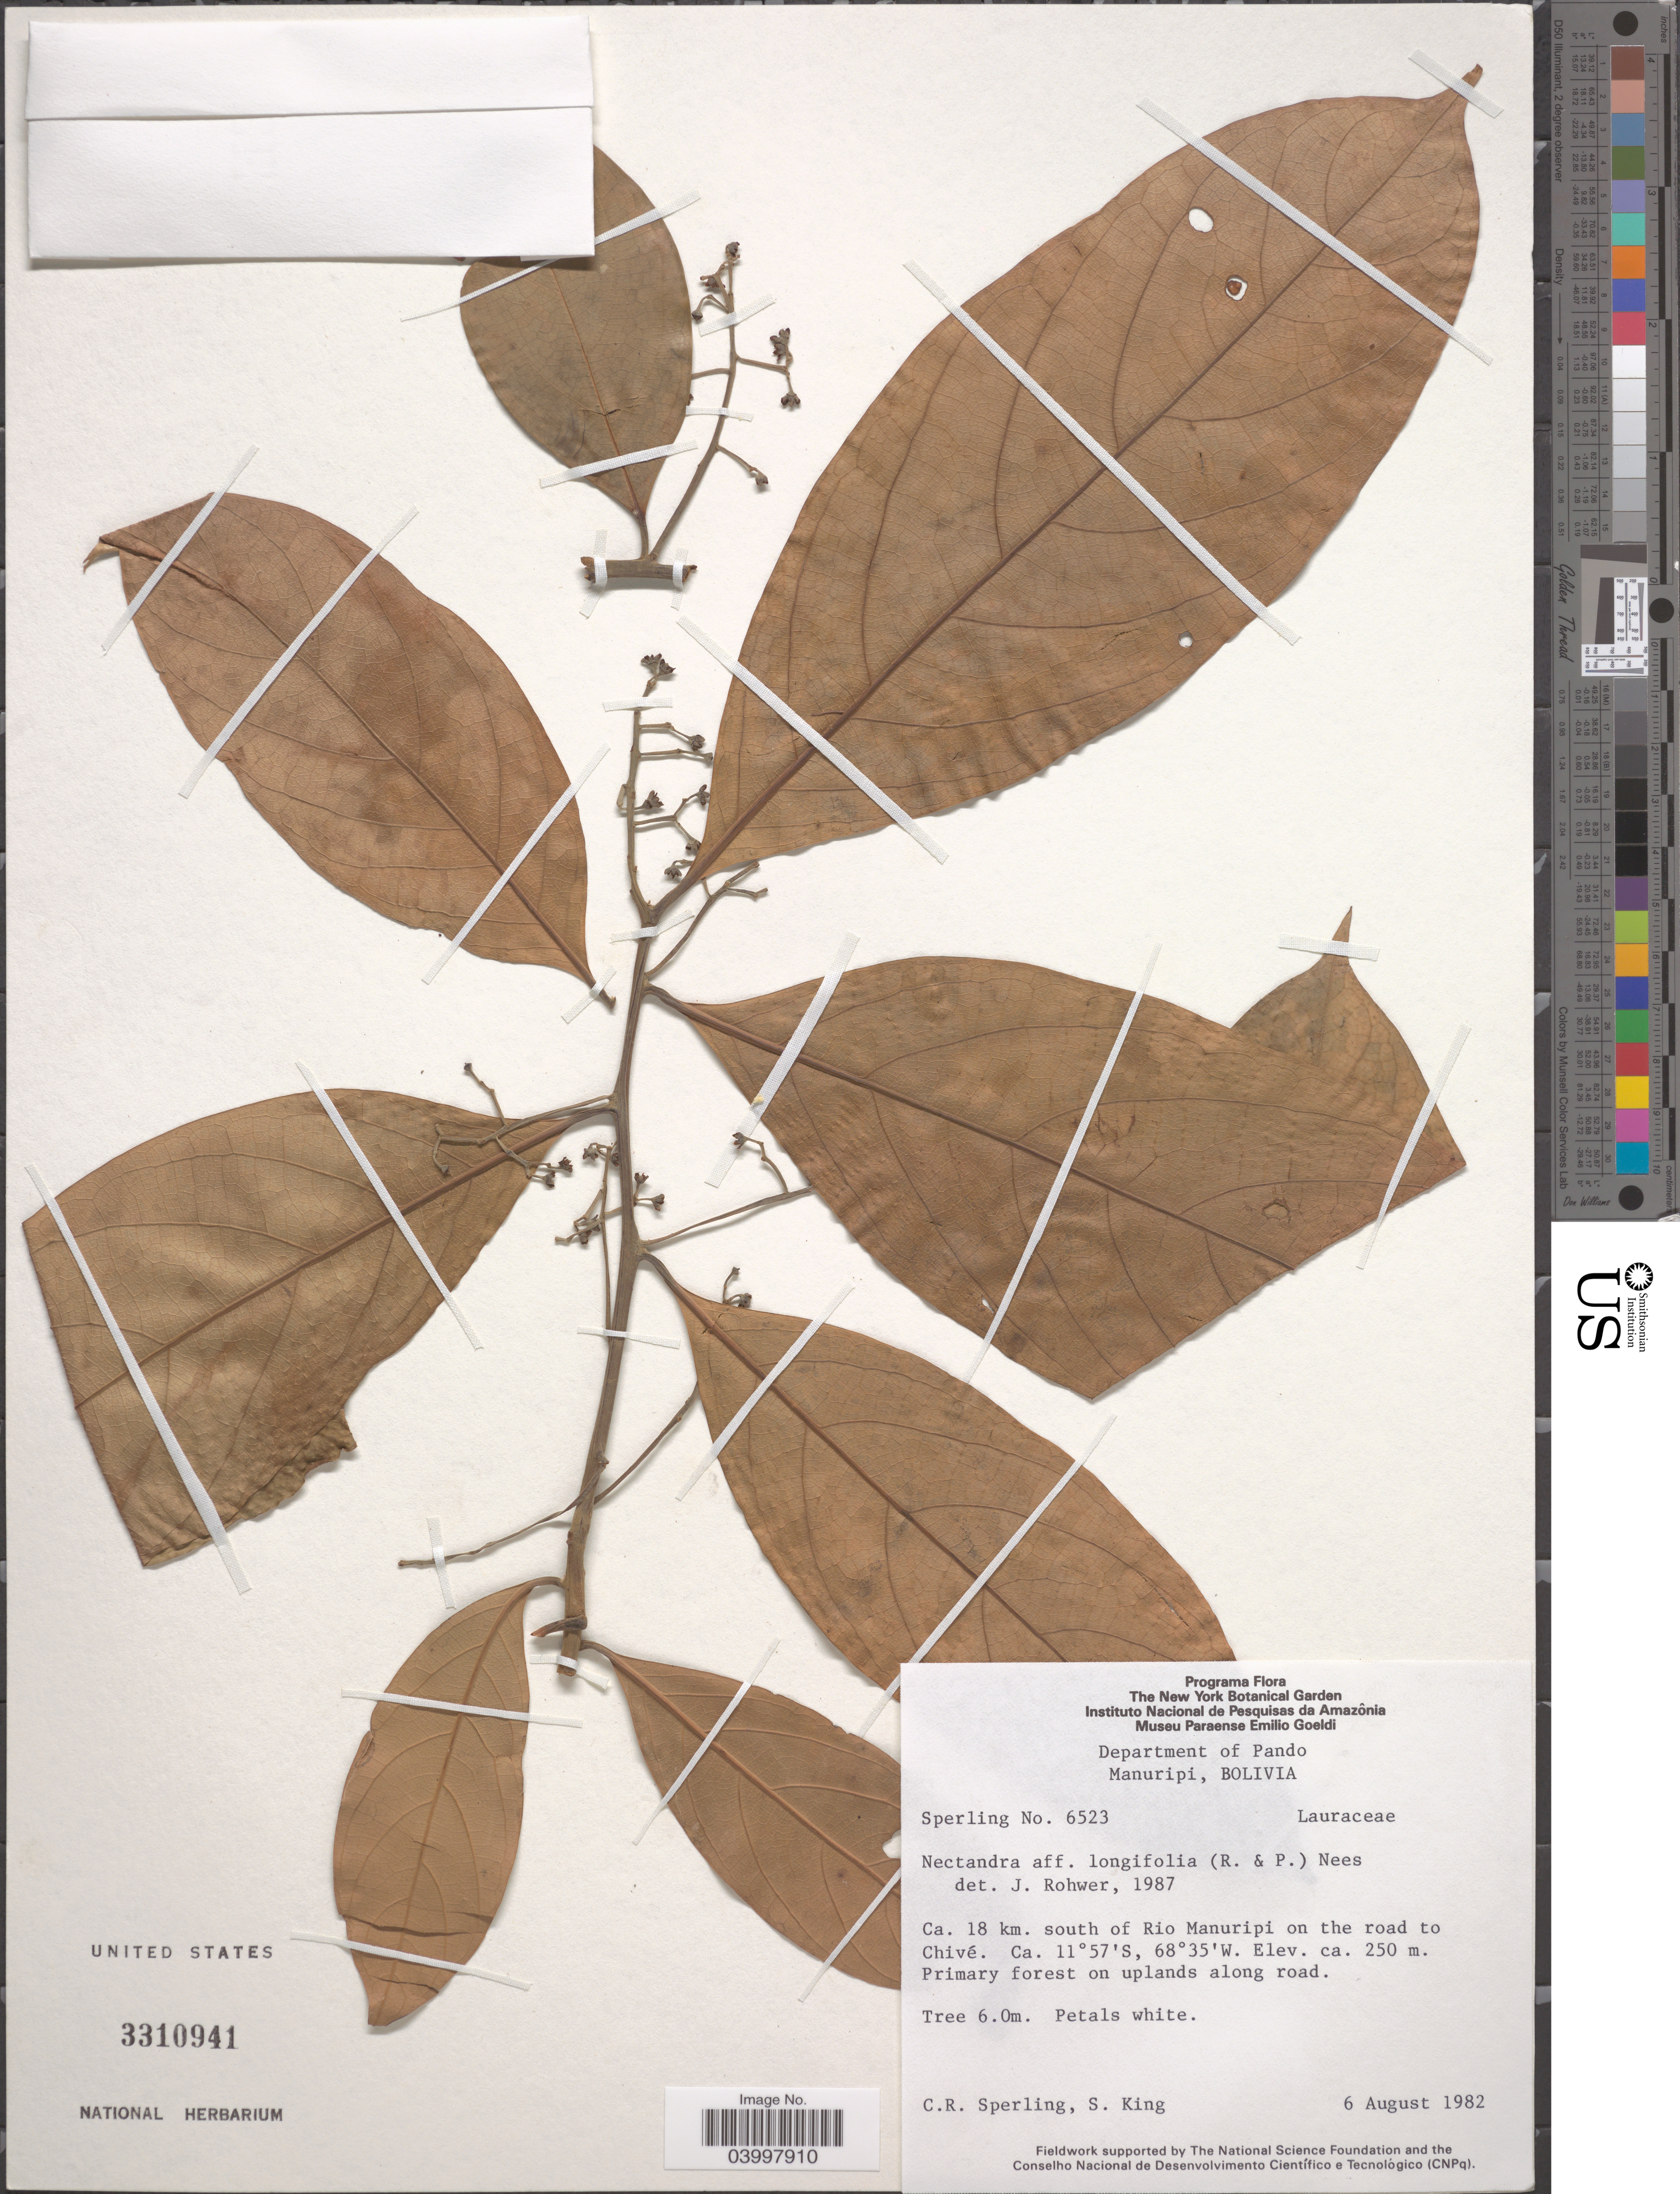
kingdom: Plantae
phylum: Tracheophyta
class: Magnoliopsida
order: Laurales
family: Lauraceae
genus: Nectandra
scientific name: Nectandra longifolia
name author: (Ruiz & Pav.) Nees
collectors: C. R. Sperling & S. King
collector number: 6523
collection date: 1982-08-06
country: Bolivia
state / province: Pando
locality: Department of Pando. Manuripi. Ca. 18 km. south of Rio Manuripi on the road to Chivé. Primary forest on uplands along road.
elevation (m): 250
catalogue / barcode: US 3310941